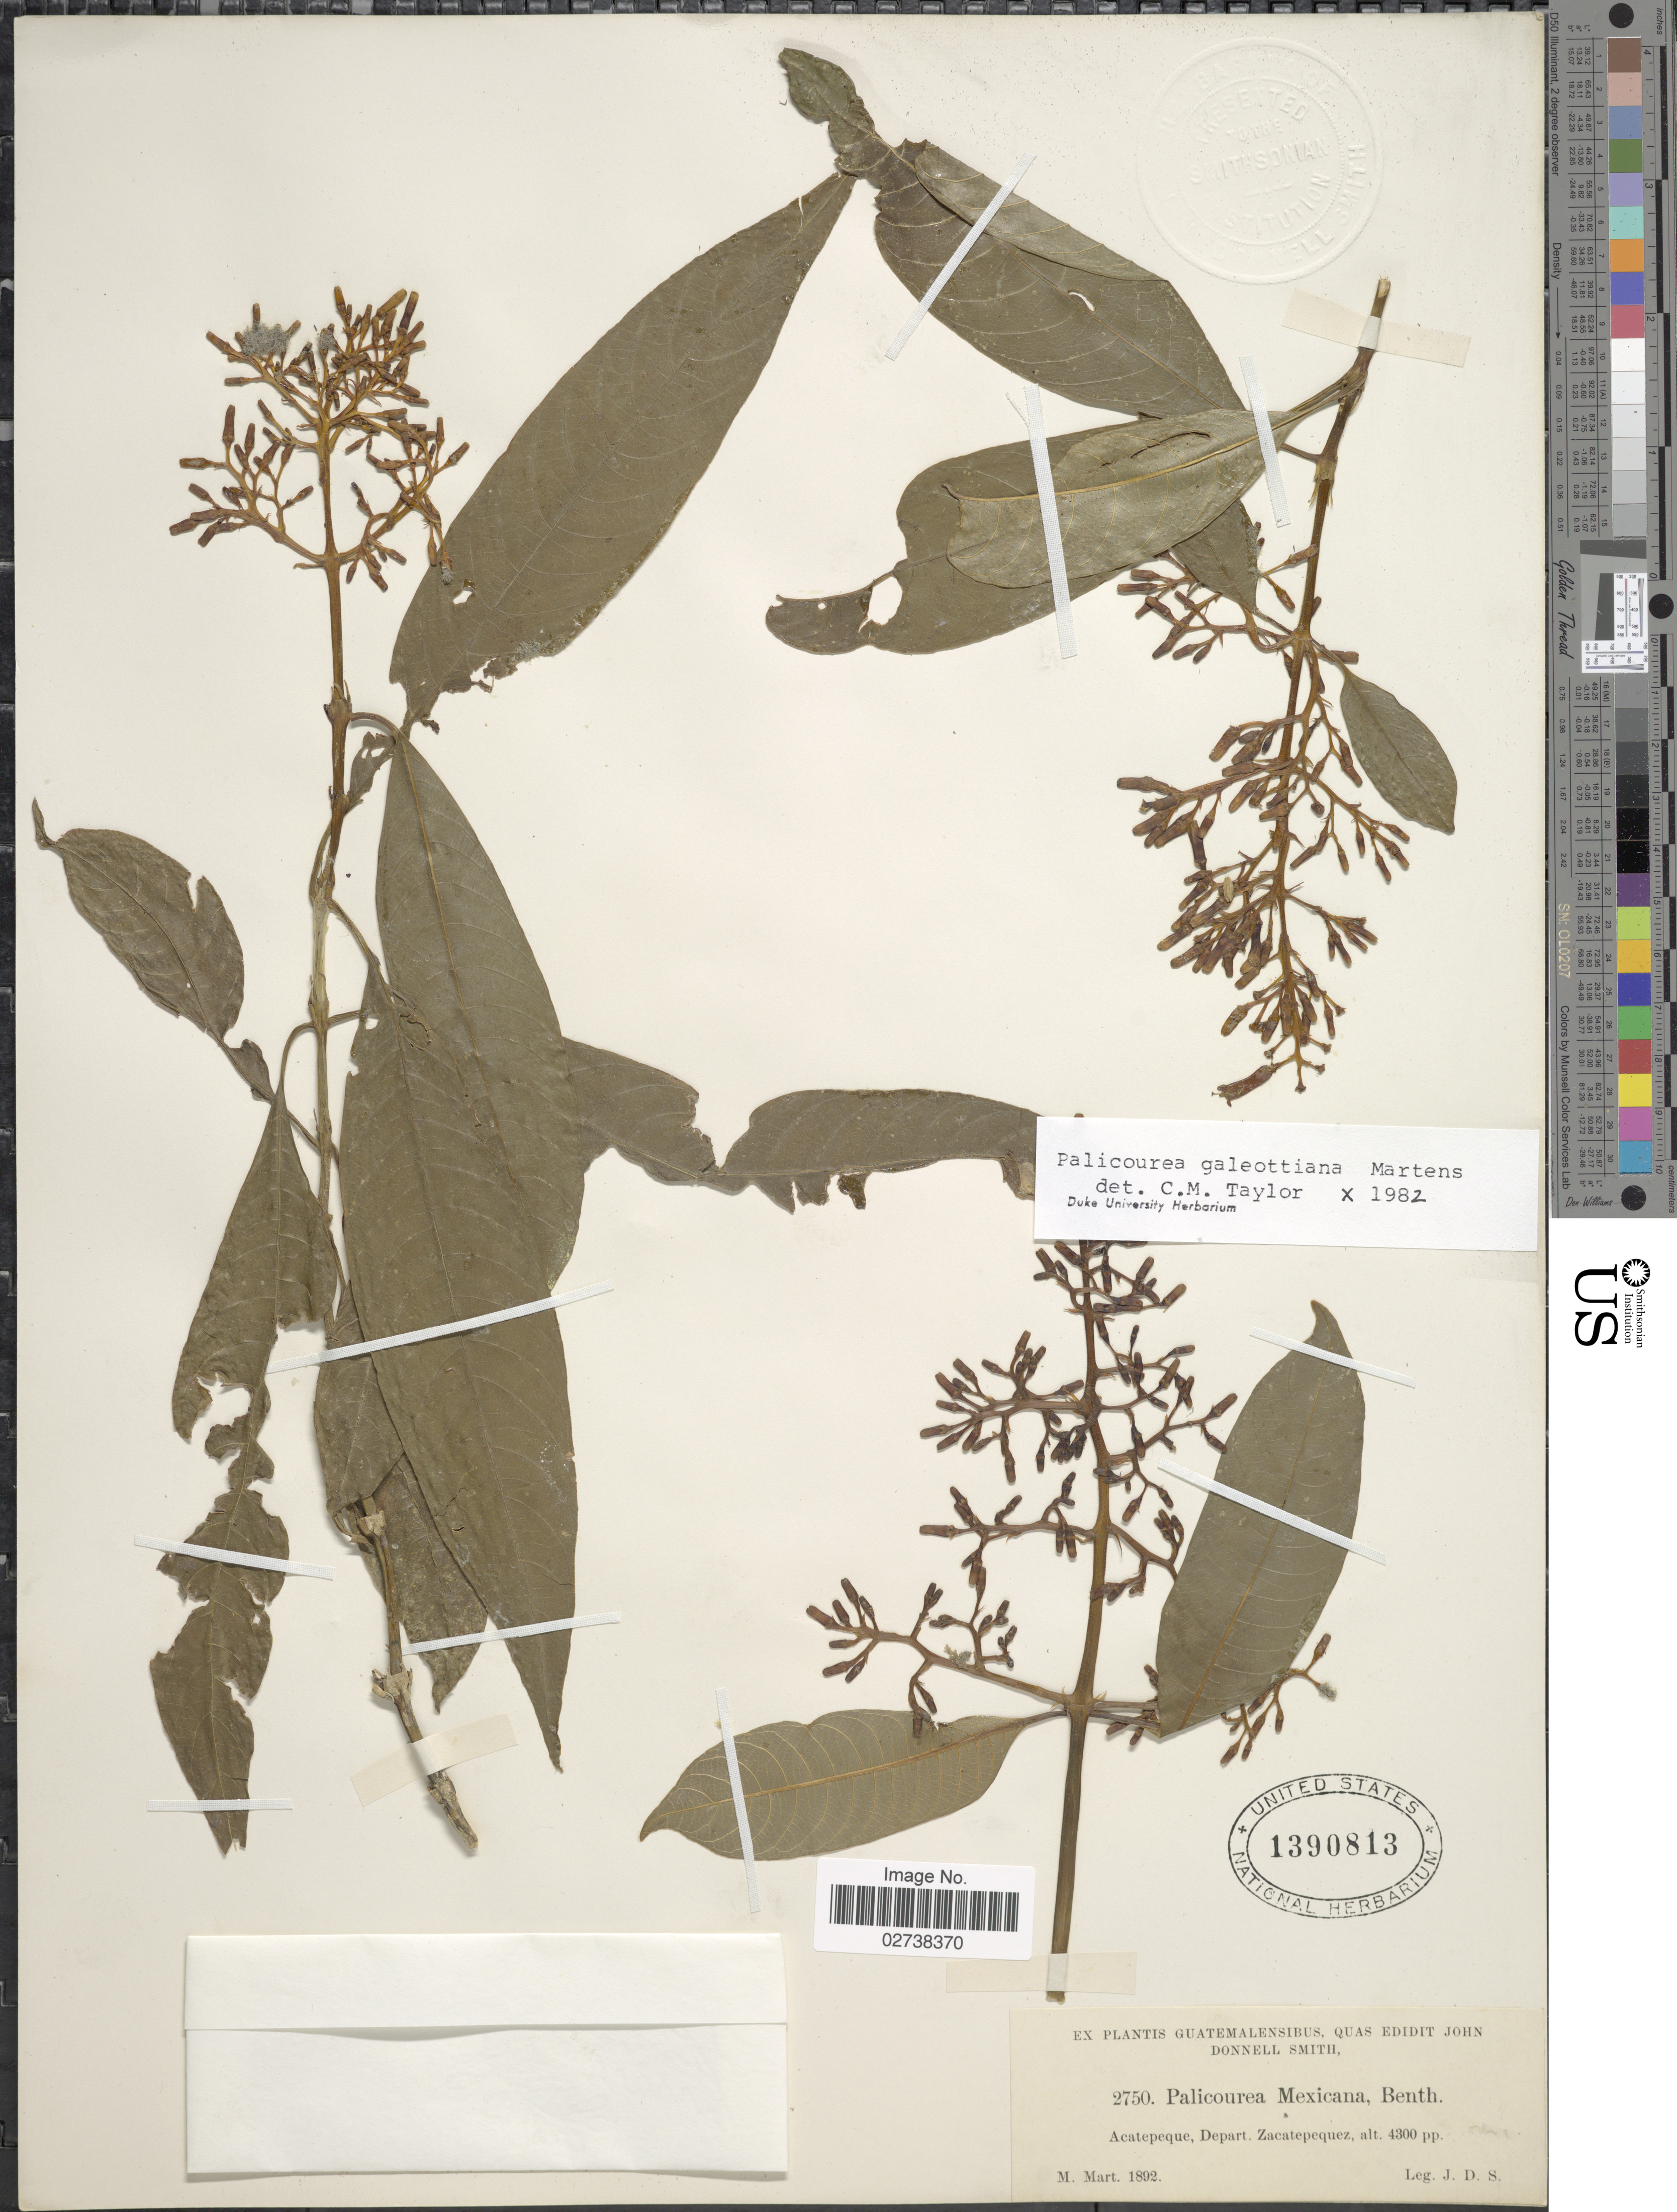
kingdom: Plantae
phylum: Tracheophyta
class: Magnoliopsida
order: Gentianales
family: Rubiaceae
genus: Palicourea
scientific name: Palicourea galeottiana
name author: M. Martens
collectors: J. Donnell Smith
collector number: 2750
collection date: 1892-03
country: Guatemala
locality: Acatepeque, Depart. Zacatepequez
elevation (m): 1311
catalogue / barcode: US 1390813